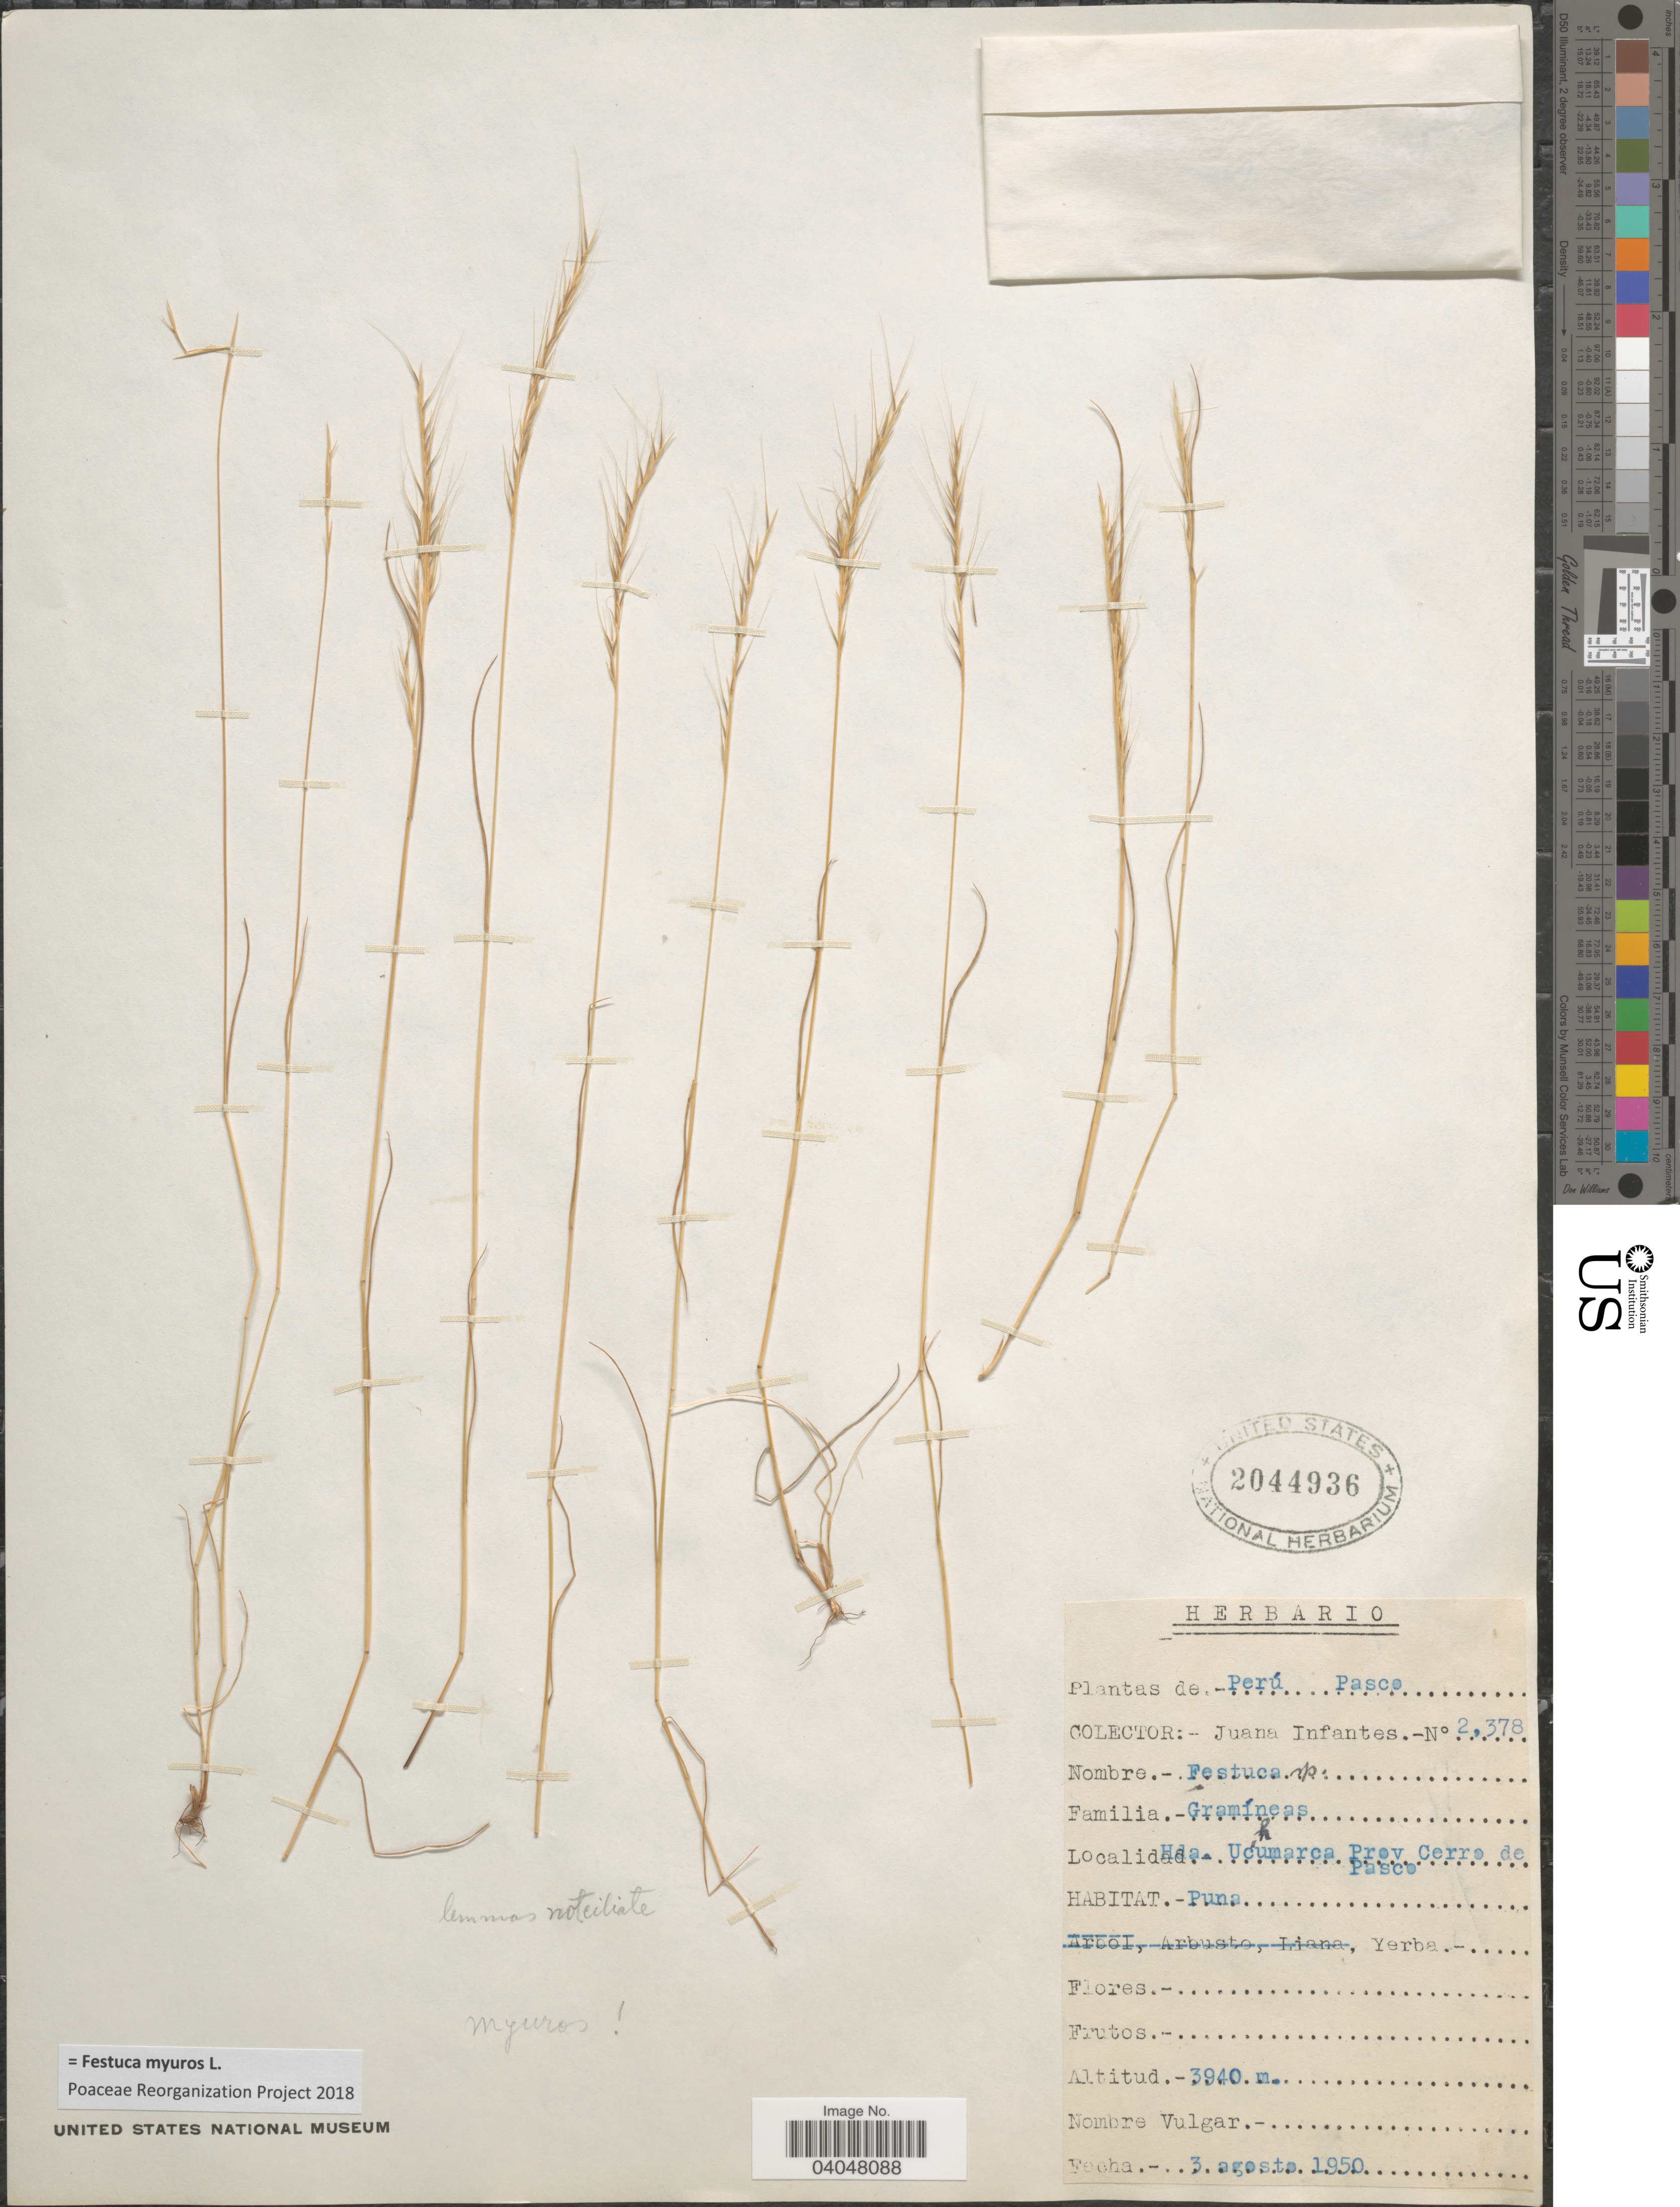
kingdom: Plantae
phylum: Tracheophyta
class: Liliopsida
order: Poales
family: Poaceae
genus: Festuca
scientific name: Festuca myuros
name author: L.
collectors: J. Infantes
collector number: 2378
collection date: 1950-08-03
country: Peru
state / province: Pasco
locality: Hda. Uchumarca Prov Cerro de Pasco.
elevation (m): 3940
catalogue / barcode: US 2044936